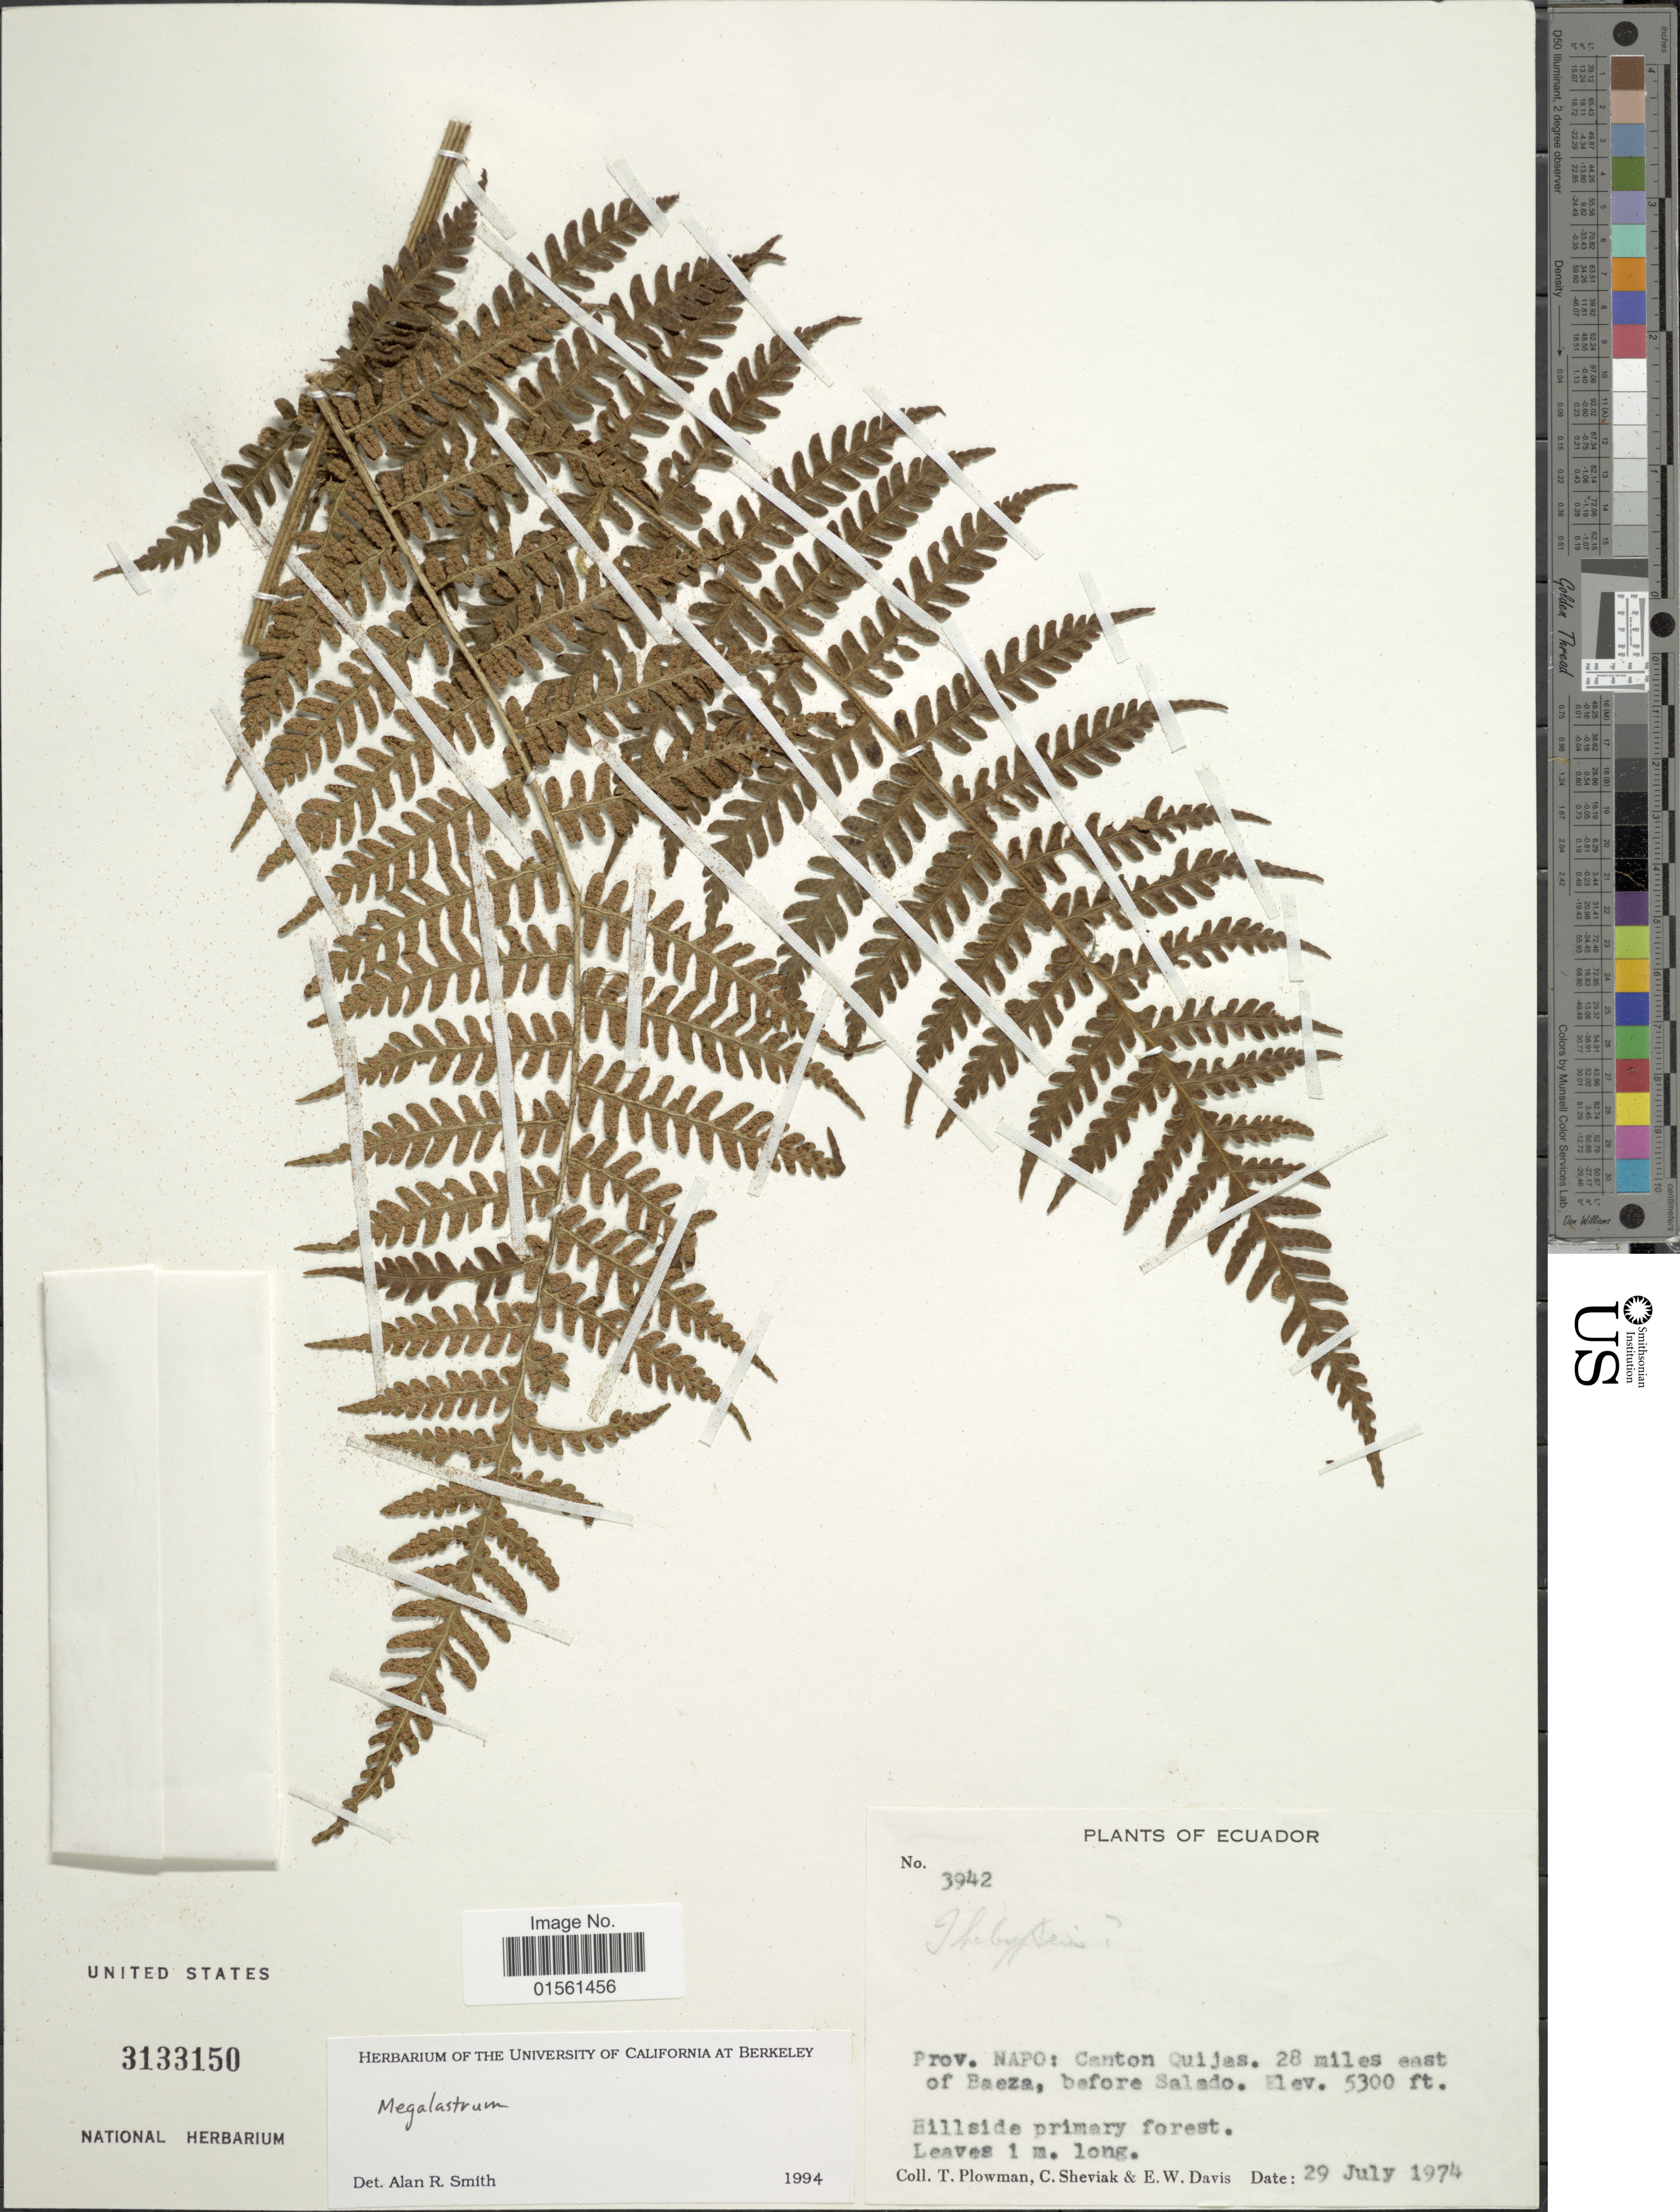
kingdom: Plantae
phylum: Tracheophyta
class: Polypodiopsida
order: Polypodiales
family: Dryopteridaceae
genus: Megalastrum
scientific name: Megalastrum sp.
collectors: T. Plowman, C. J. Sheviak & E. W. Davis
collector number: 3942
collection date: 1974-07-29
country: Ecuador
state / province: Napo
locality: Prov. Napo: Canton Quijas. 28 miles east of Baeza, before salado, Hillside primary forest.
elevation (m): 1615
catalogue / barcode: US 3133150